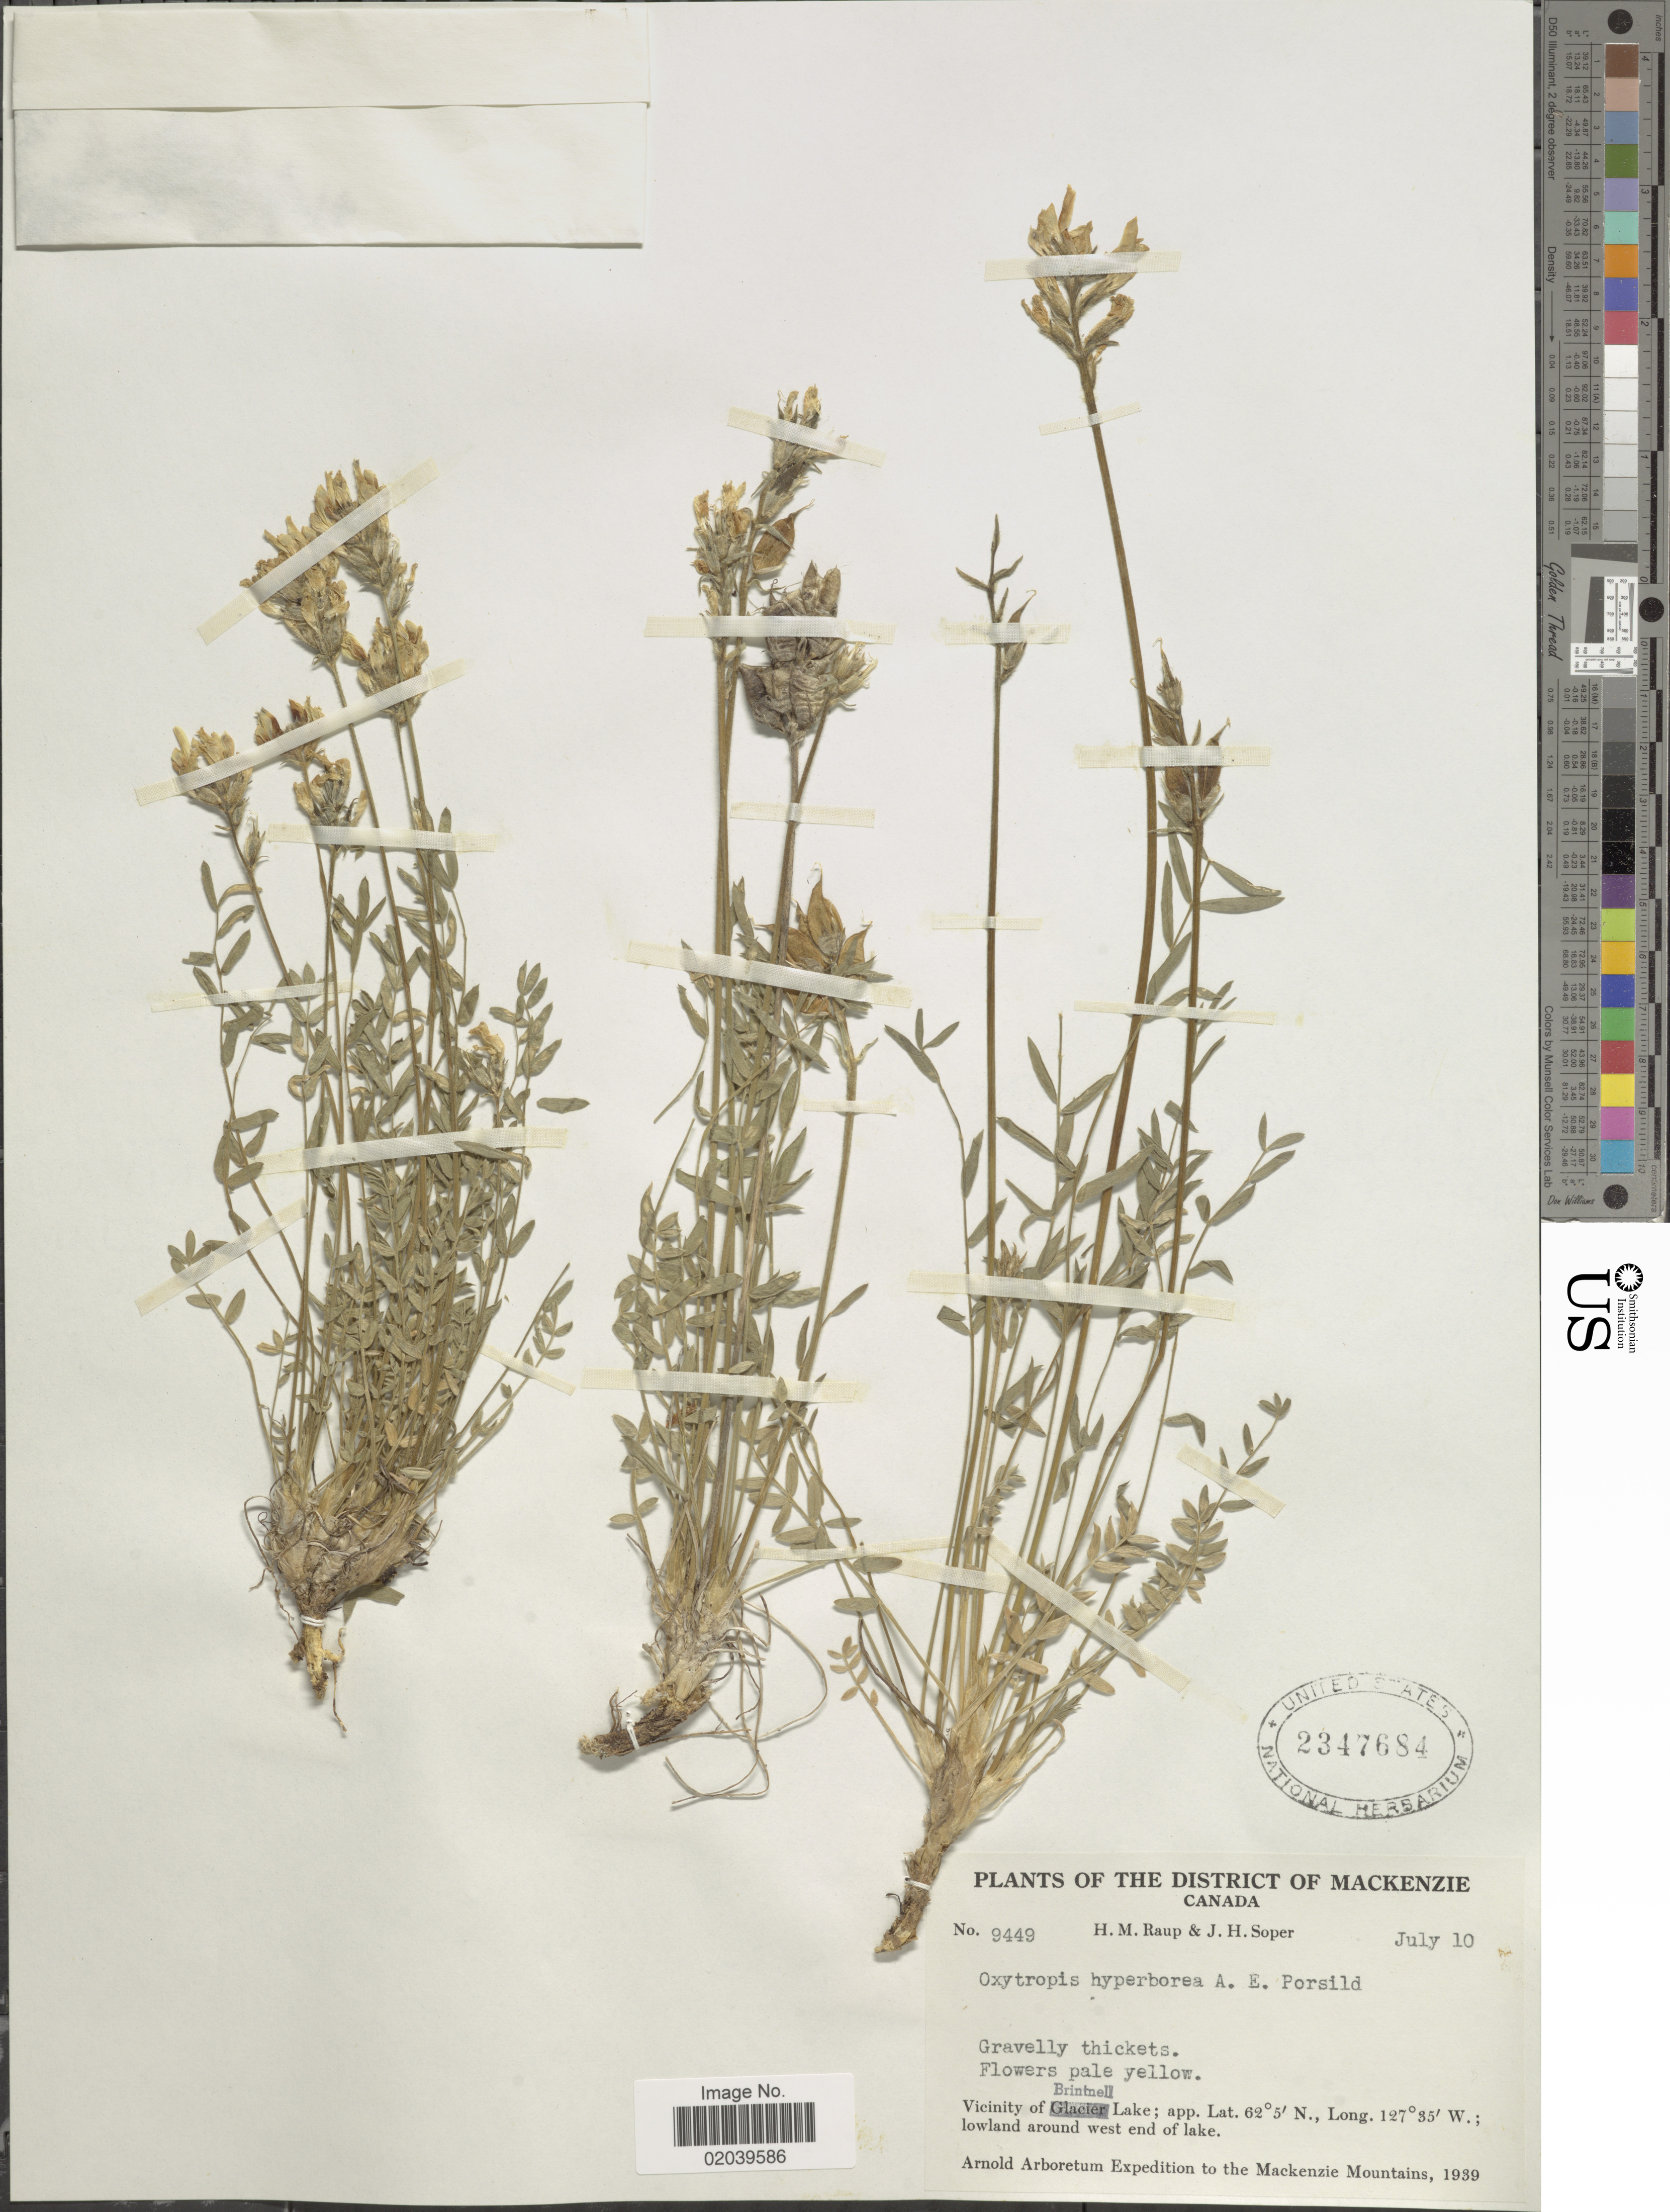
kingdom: Plantae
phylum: Tracheophyta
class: Magnoliopsida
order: Fabales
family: Fabaceae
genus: Oxytropis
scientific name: Oxytropis campestris var. varians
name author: (Rydb.) Barneby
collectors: H. Raup & J. H. Soper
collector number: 9449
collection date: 1939-07-10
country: Canada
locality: The District of Mackenzie, Canada, Vicinity of Glacier Lake: lowland around west end of lake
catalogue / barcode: US 2347684